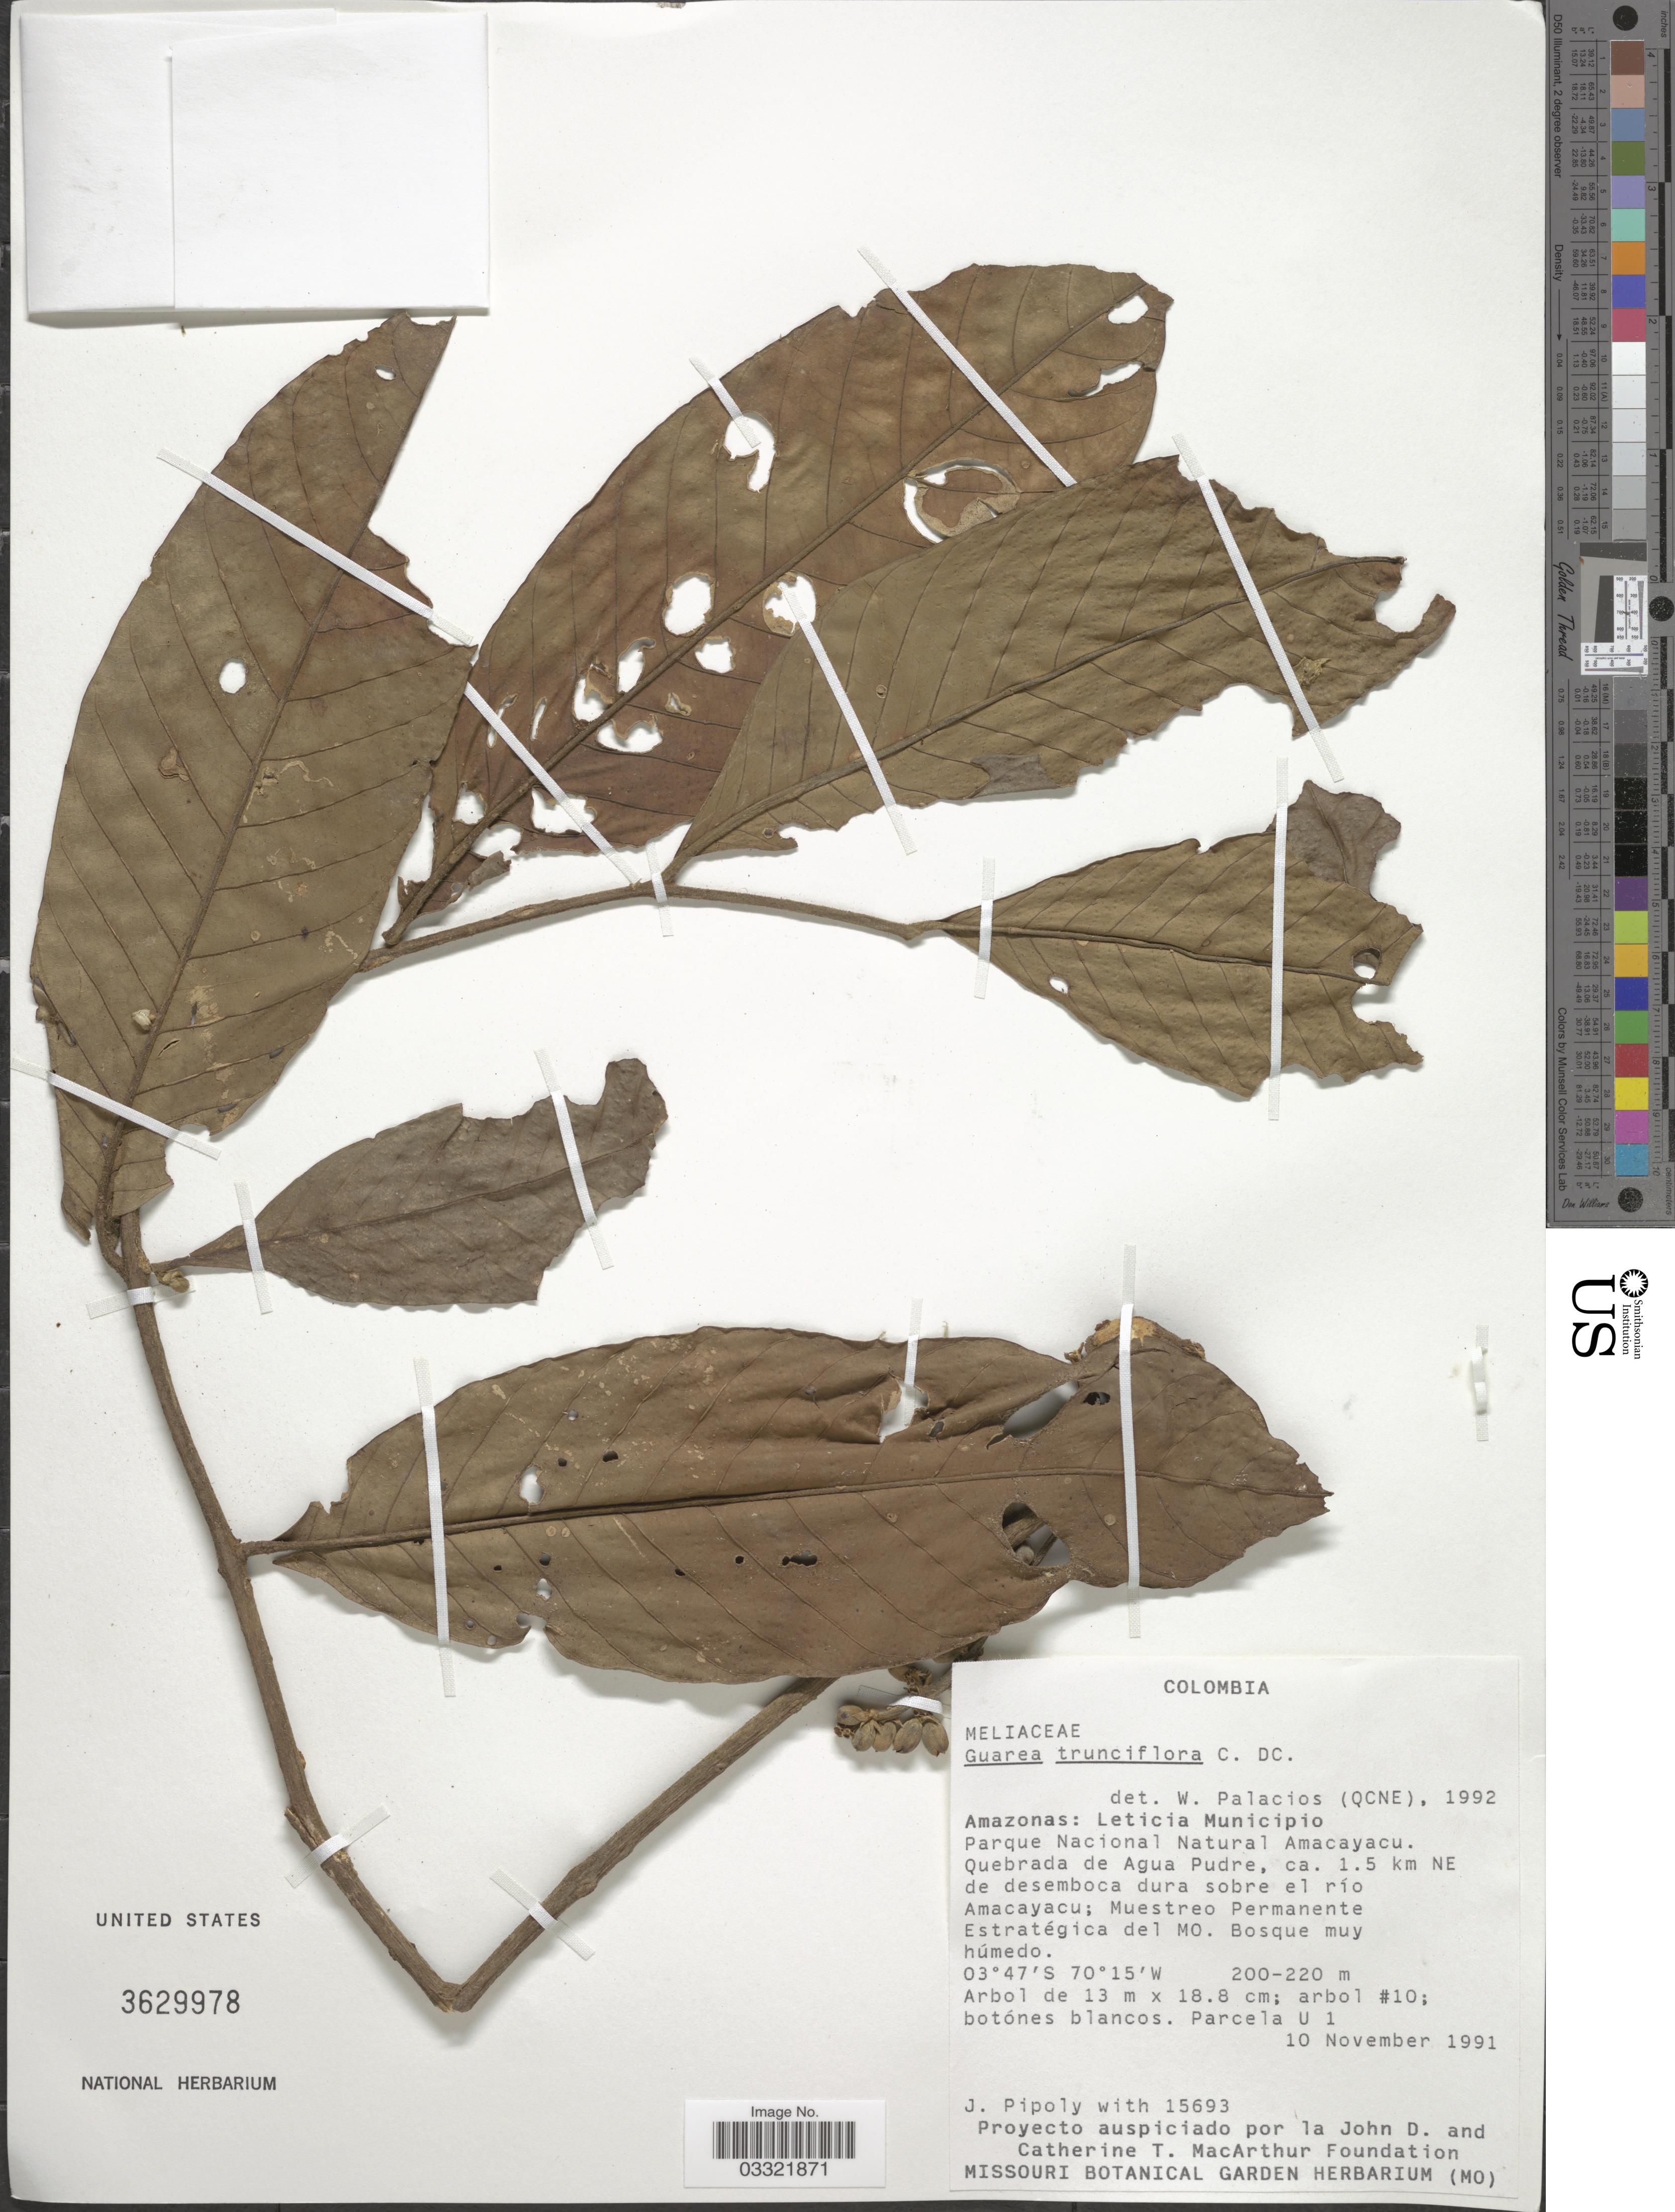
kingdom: Plantae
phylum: Tracheophyta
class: Magnoliopsida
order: Sapindales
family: Meliaceae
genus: Guarea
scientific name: Guarea trunciflora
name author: C. DC.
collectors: J. J. Pipoly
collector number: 15693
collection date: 1991-11-10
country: Colombia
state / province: Amazônas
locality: Leticia Municipio. Parque Nacional Natural Amacayacu. Quebrada de Agua Pudre, ca. 1.5 km NE de desemboca dura sobre el río Amacayacu; Muestreo Permanente Estratégica del MO.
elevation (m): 200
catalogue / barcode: US 3629978